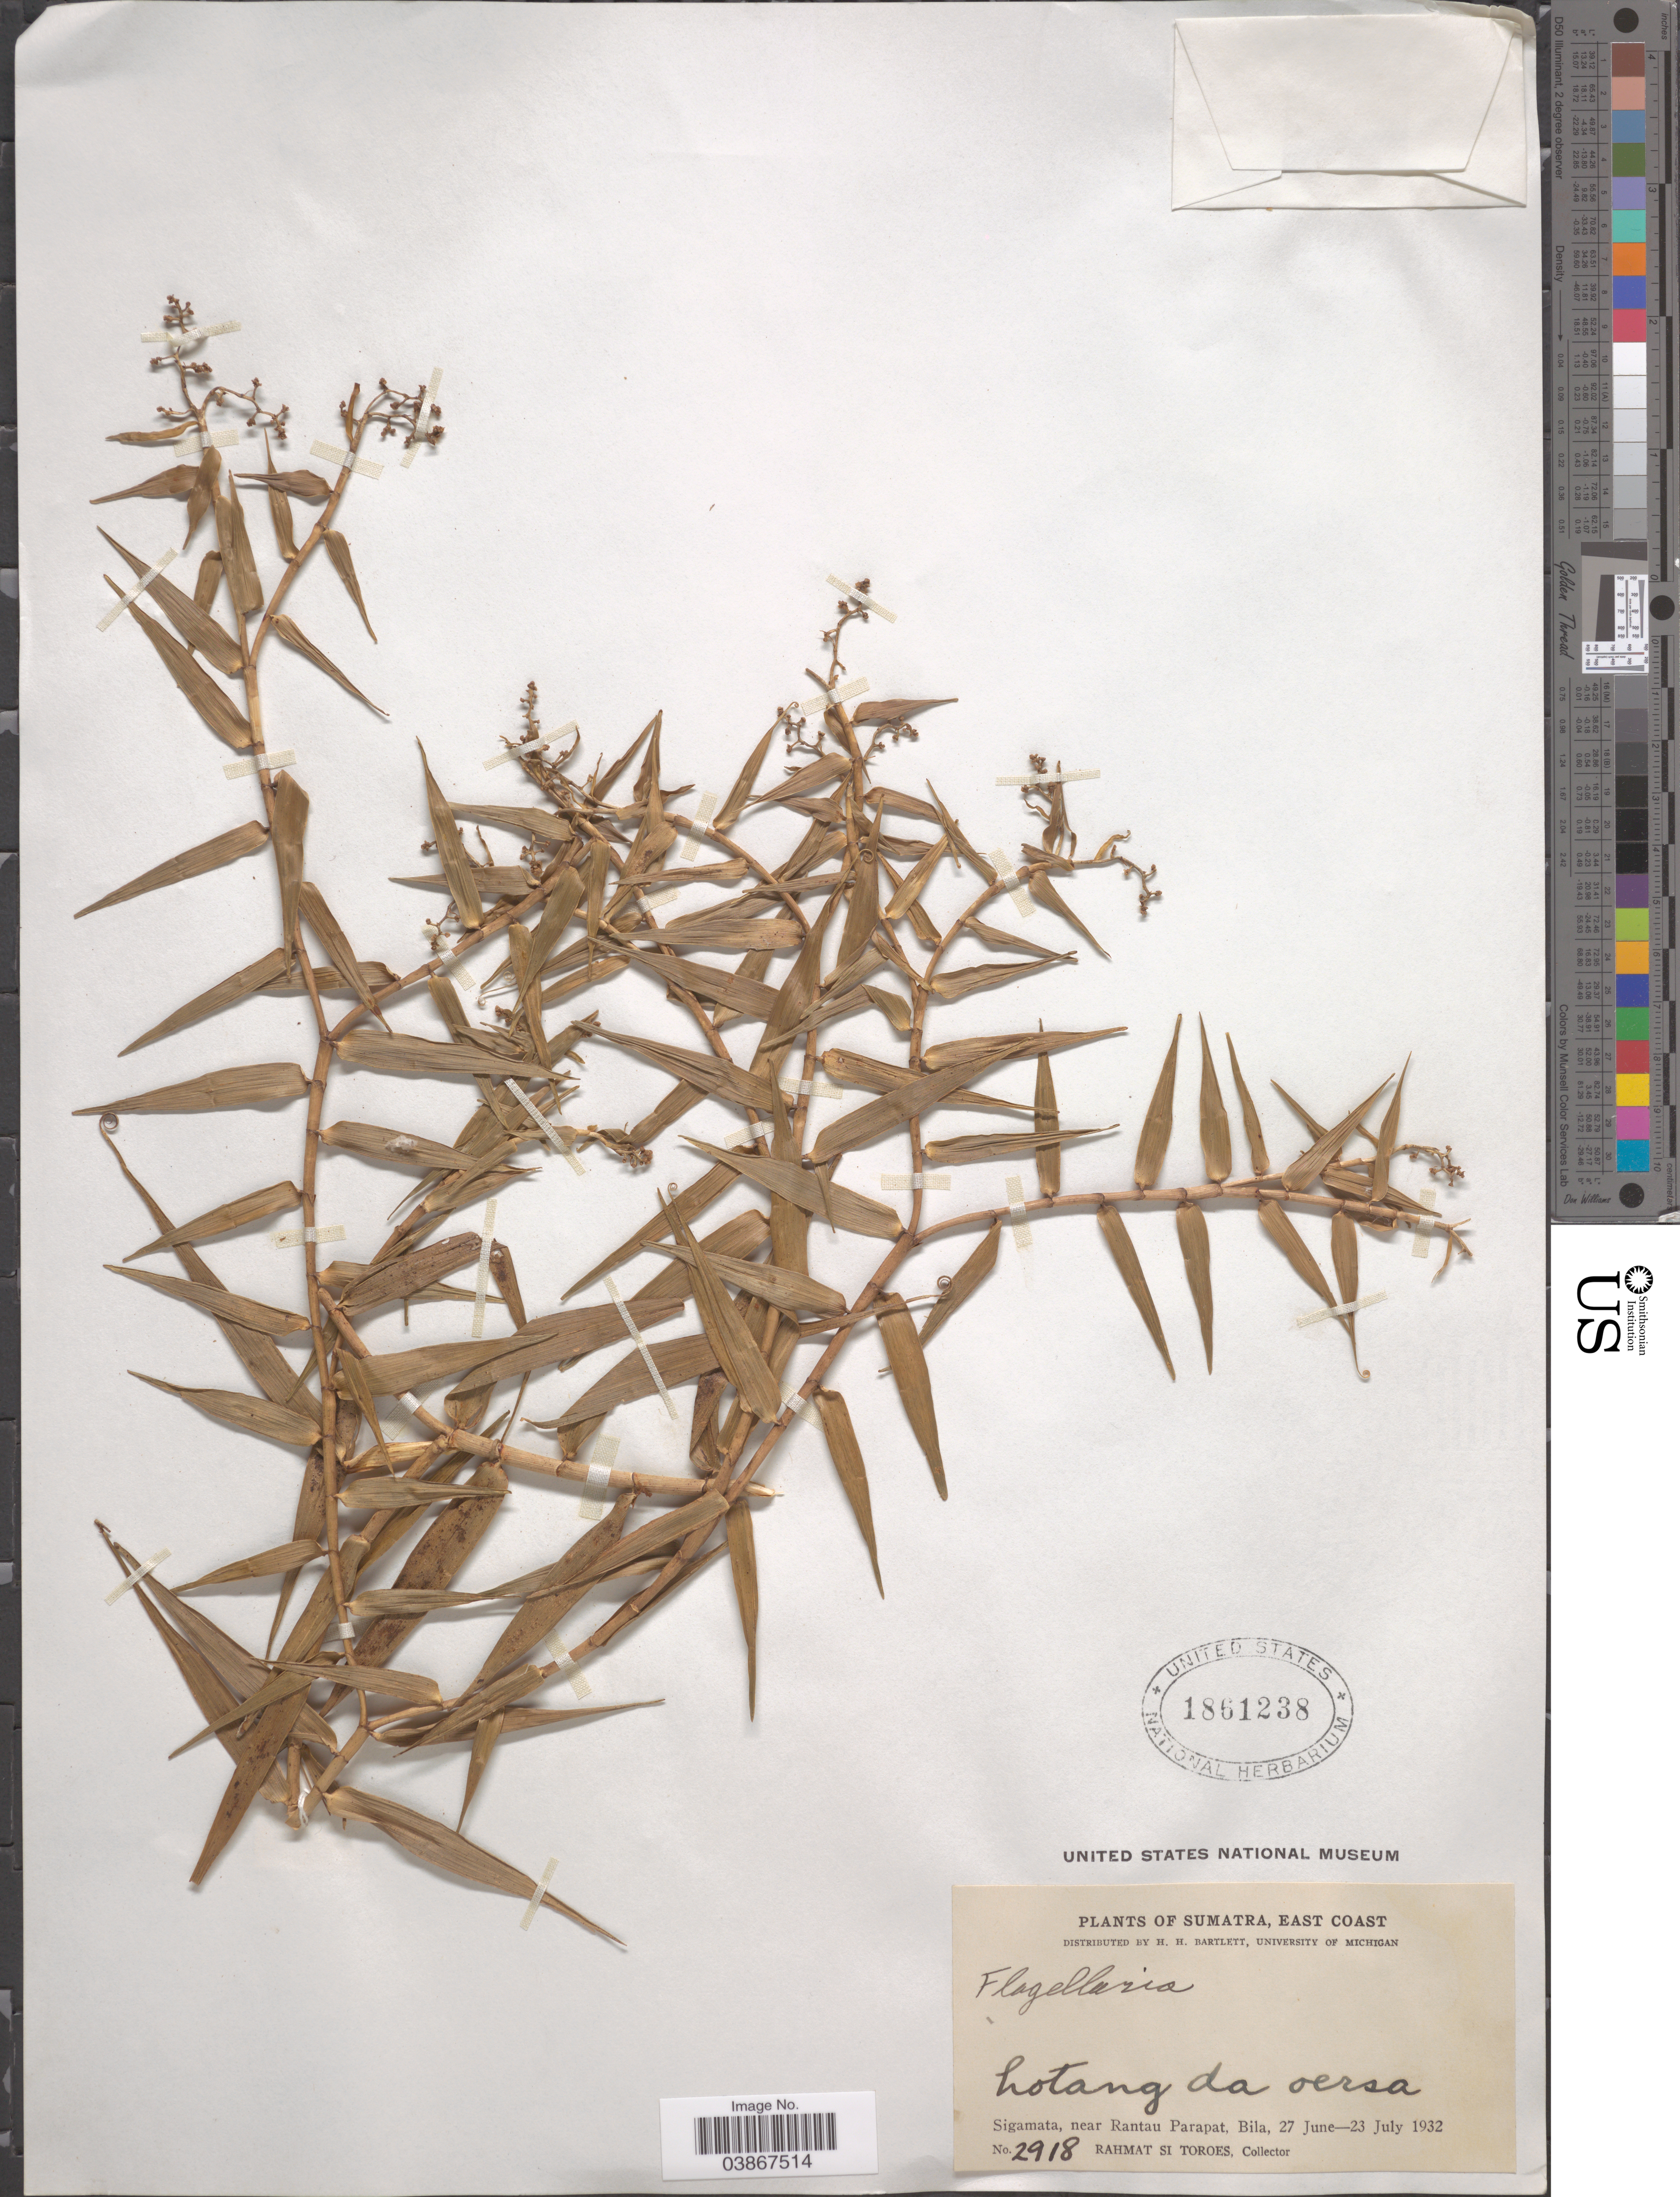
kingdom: Plantae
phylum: Tracheophyta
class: Liliopsida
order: Poales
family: Flagellariaceae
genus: Flagellaria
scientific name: Flagellaria sp.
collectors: Rahmat Si Boeea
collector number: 2918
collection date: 1932-06-27/1932-07-23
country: Indonesia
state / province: Sumatra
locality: East Coast. Sigamata, near Rantau Parapat, Bila.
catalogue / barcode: US 1861238